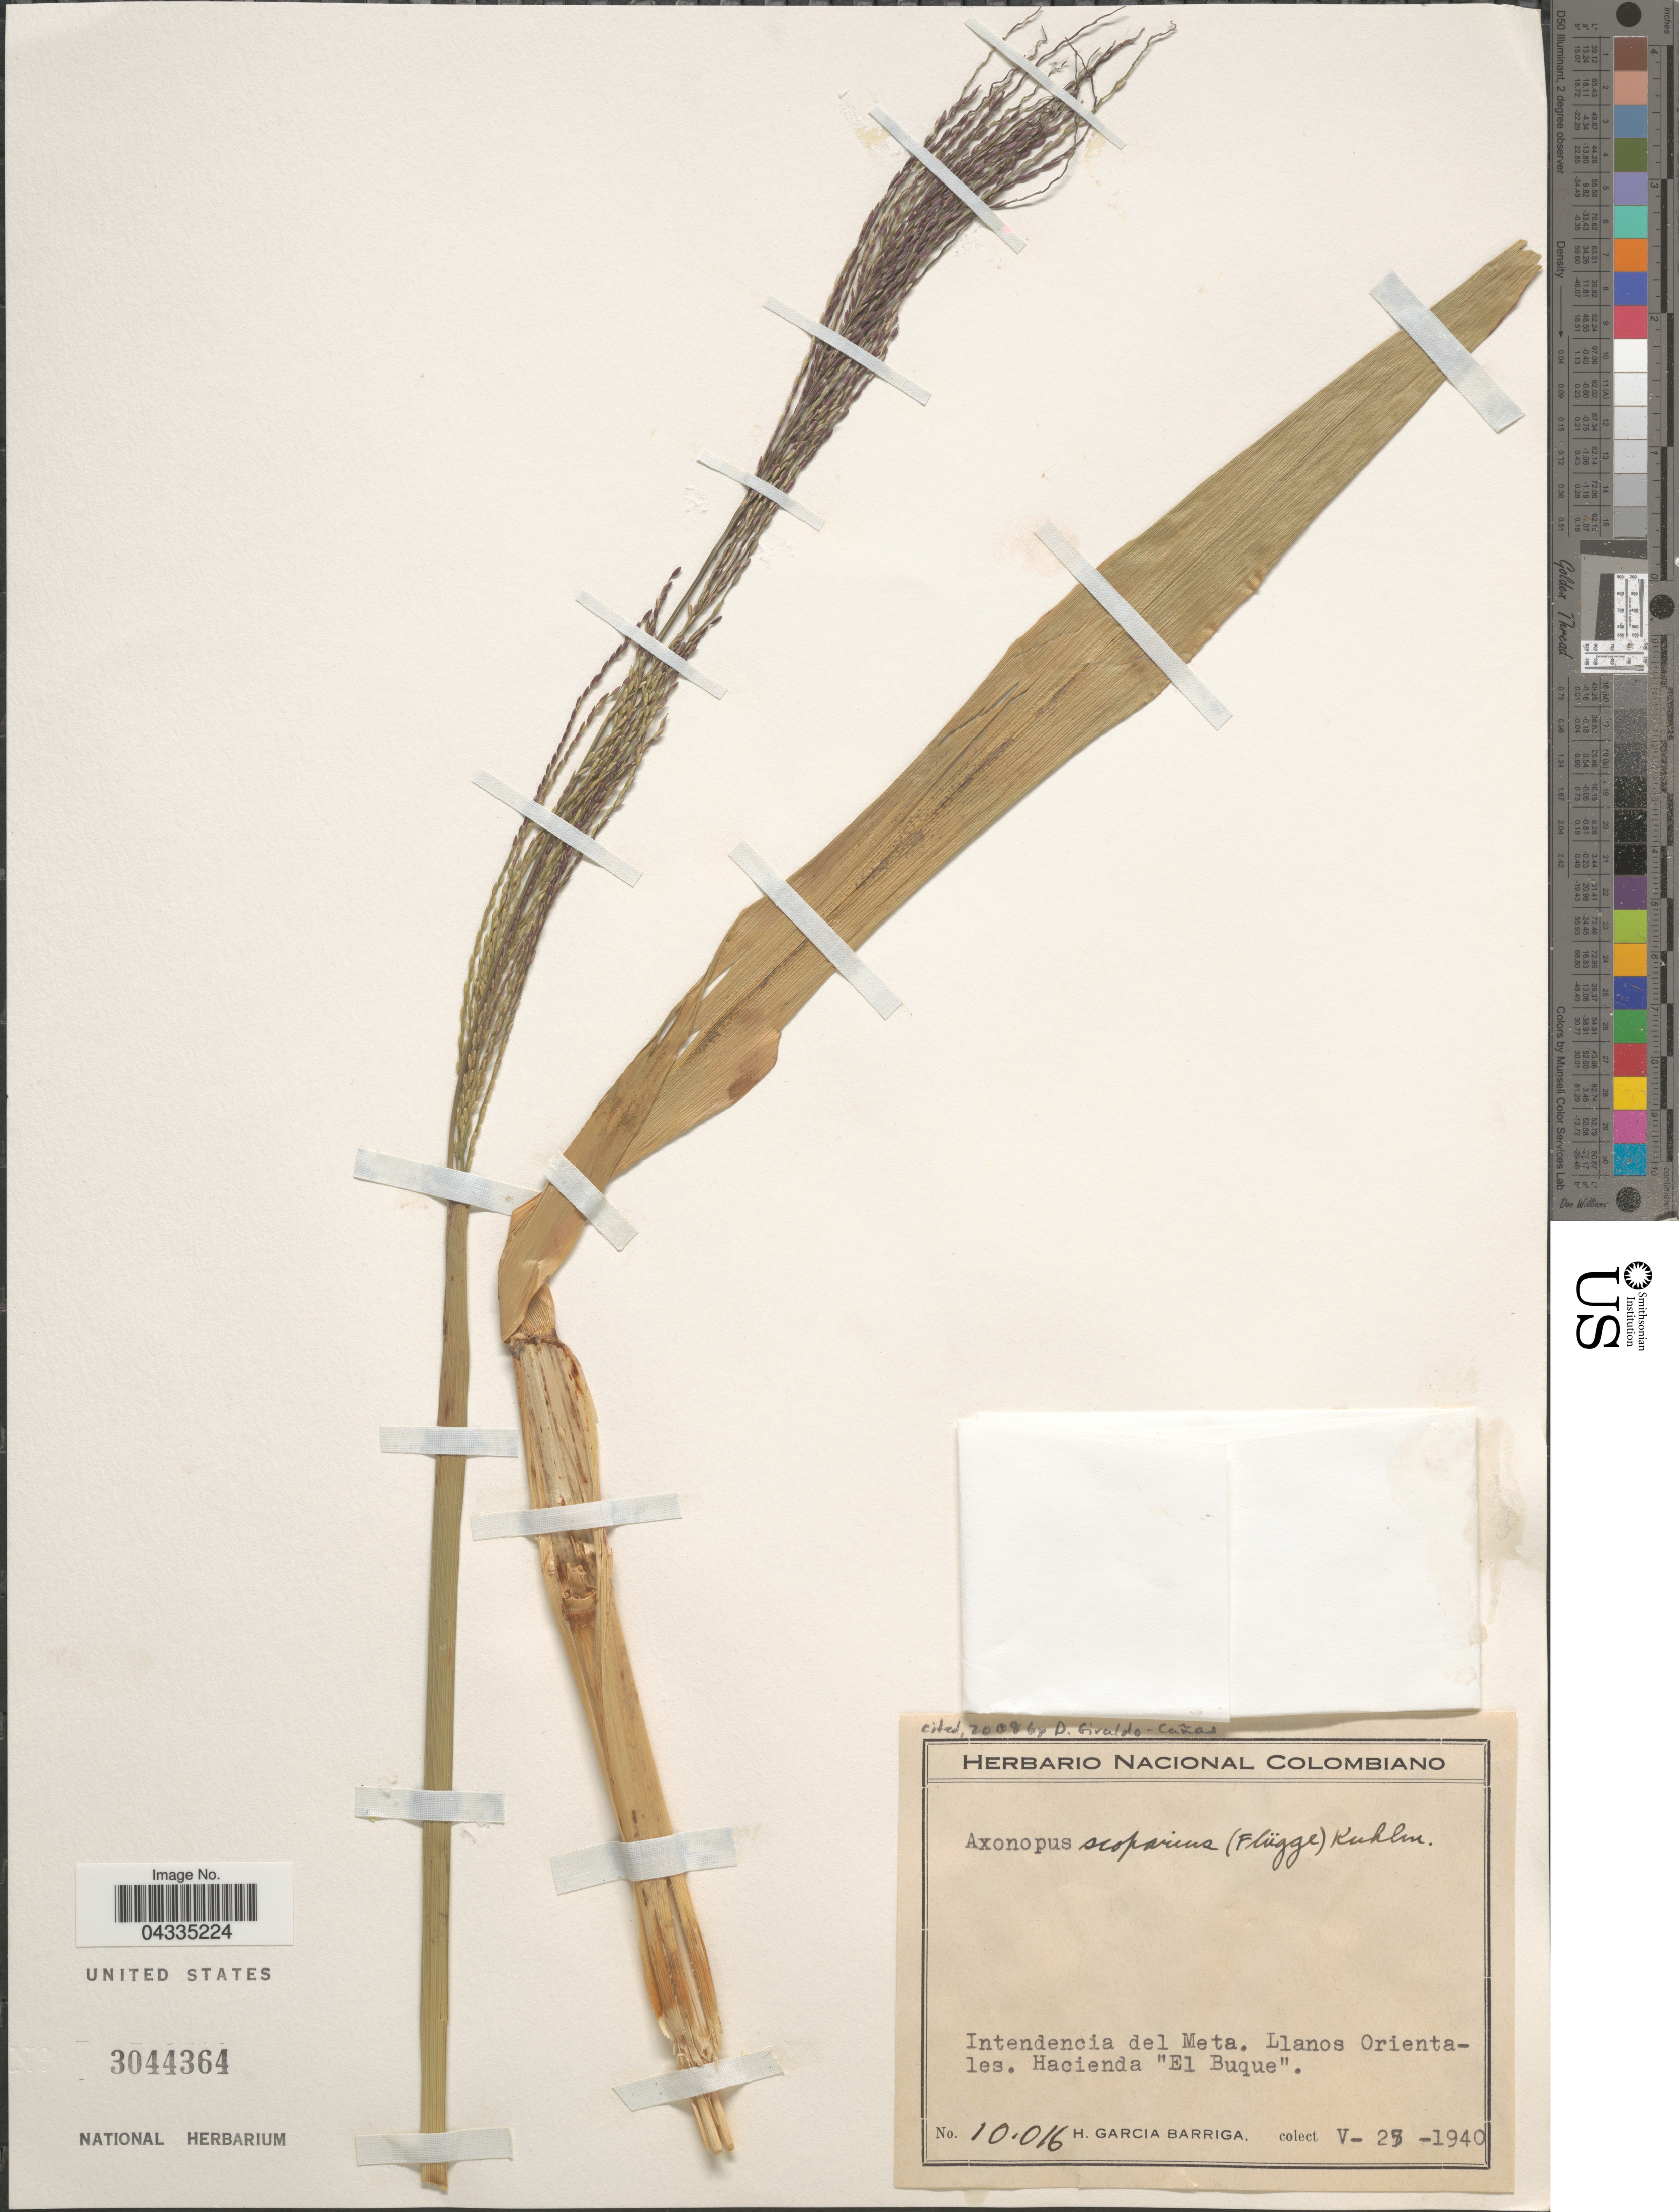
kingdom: Plantae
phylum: Tracheophyta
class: Liliopsida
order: Poales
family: Poaceae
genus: Axonopus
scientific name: Axonopus scoparius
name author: (Flüggé) Kuhlm.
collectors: H. García Barriga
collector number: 10016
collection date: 1940-05-25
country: Colombia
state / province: Meta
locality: Intendencia del Meta. Llanos Orientales. Hacienda "El Buque".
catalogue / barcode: US 3044364